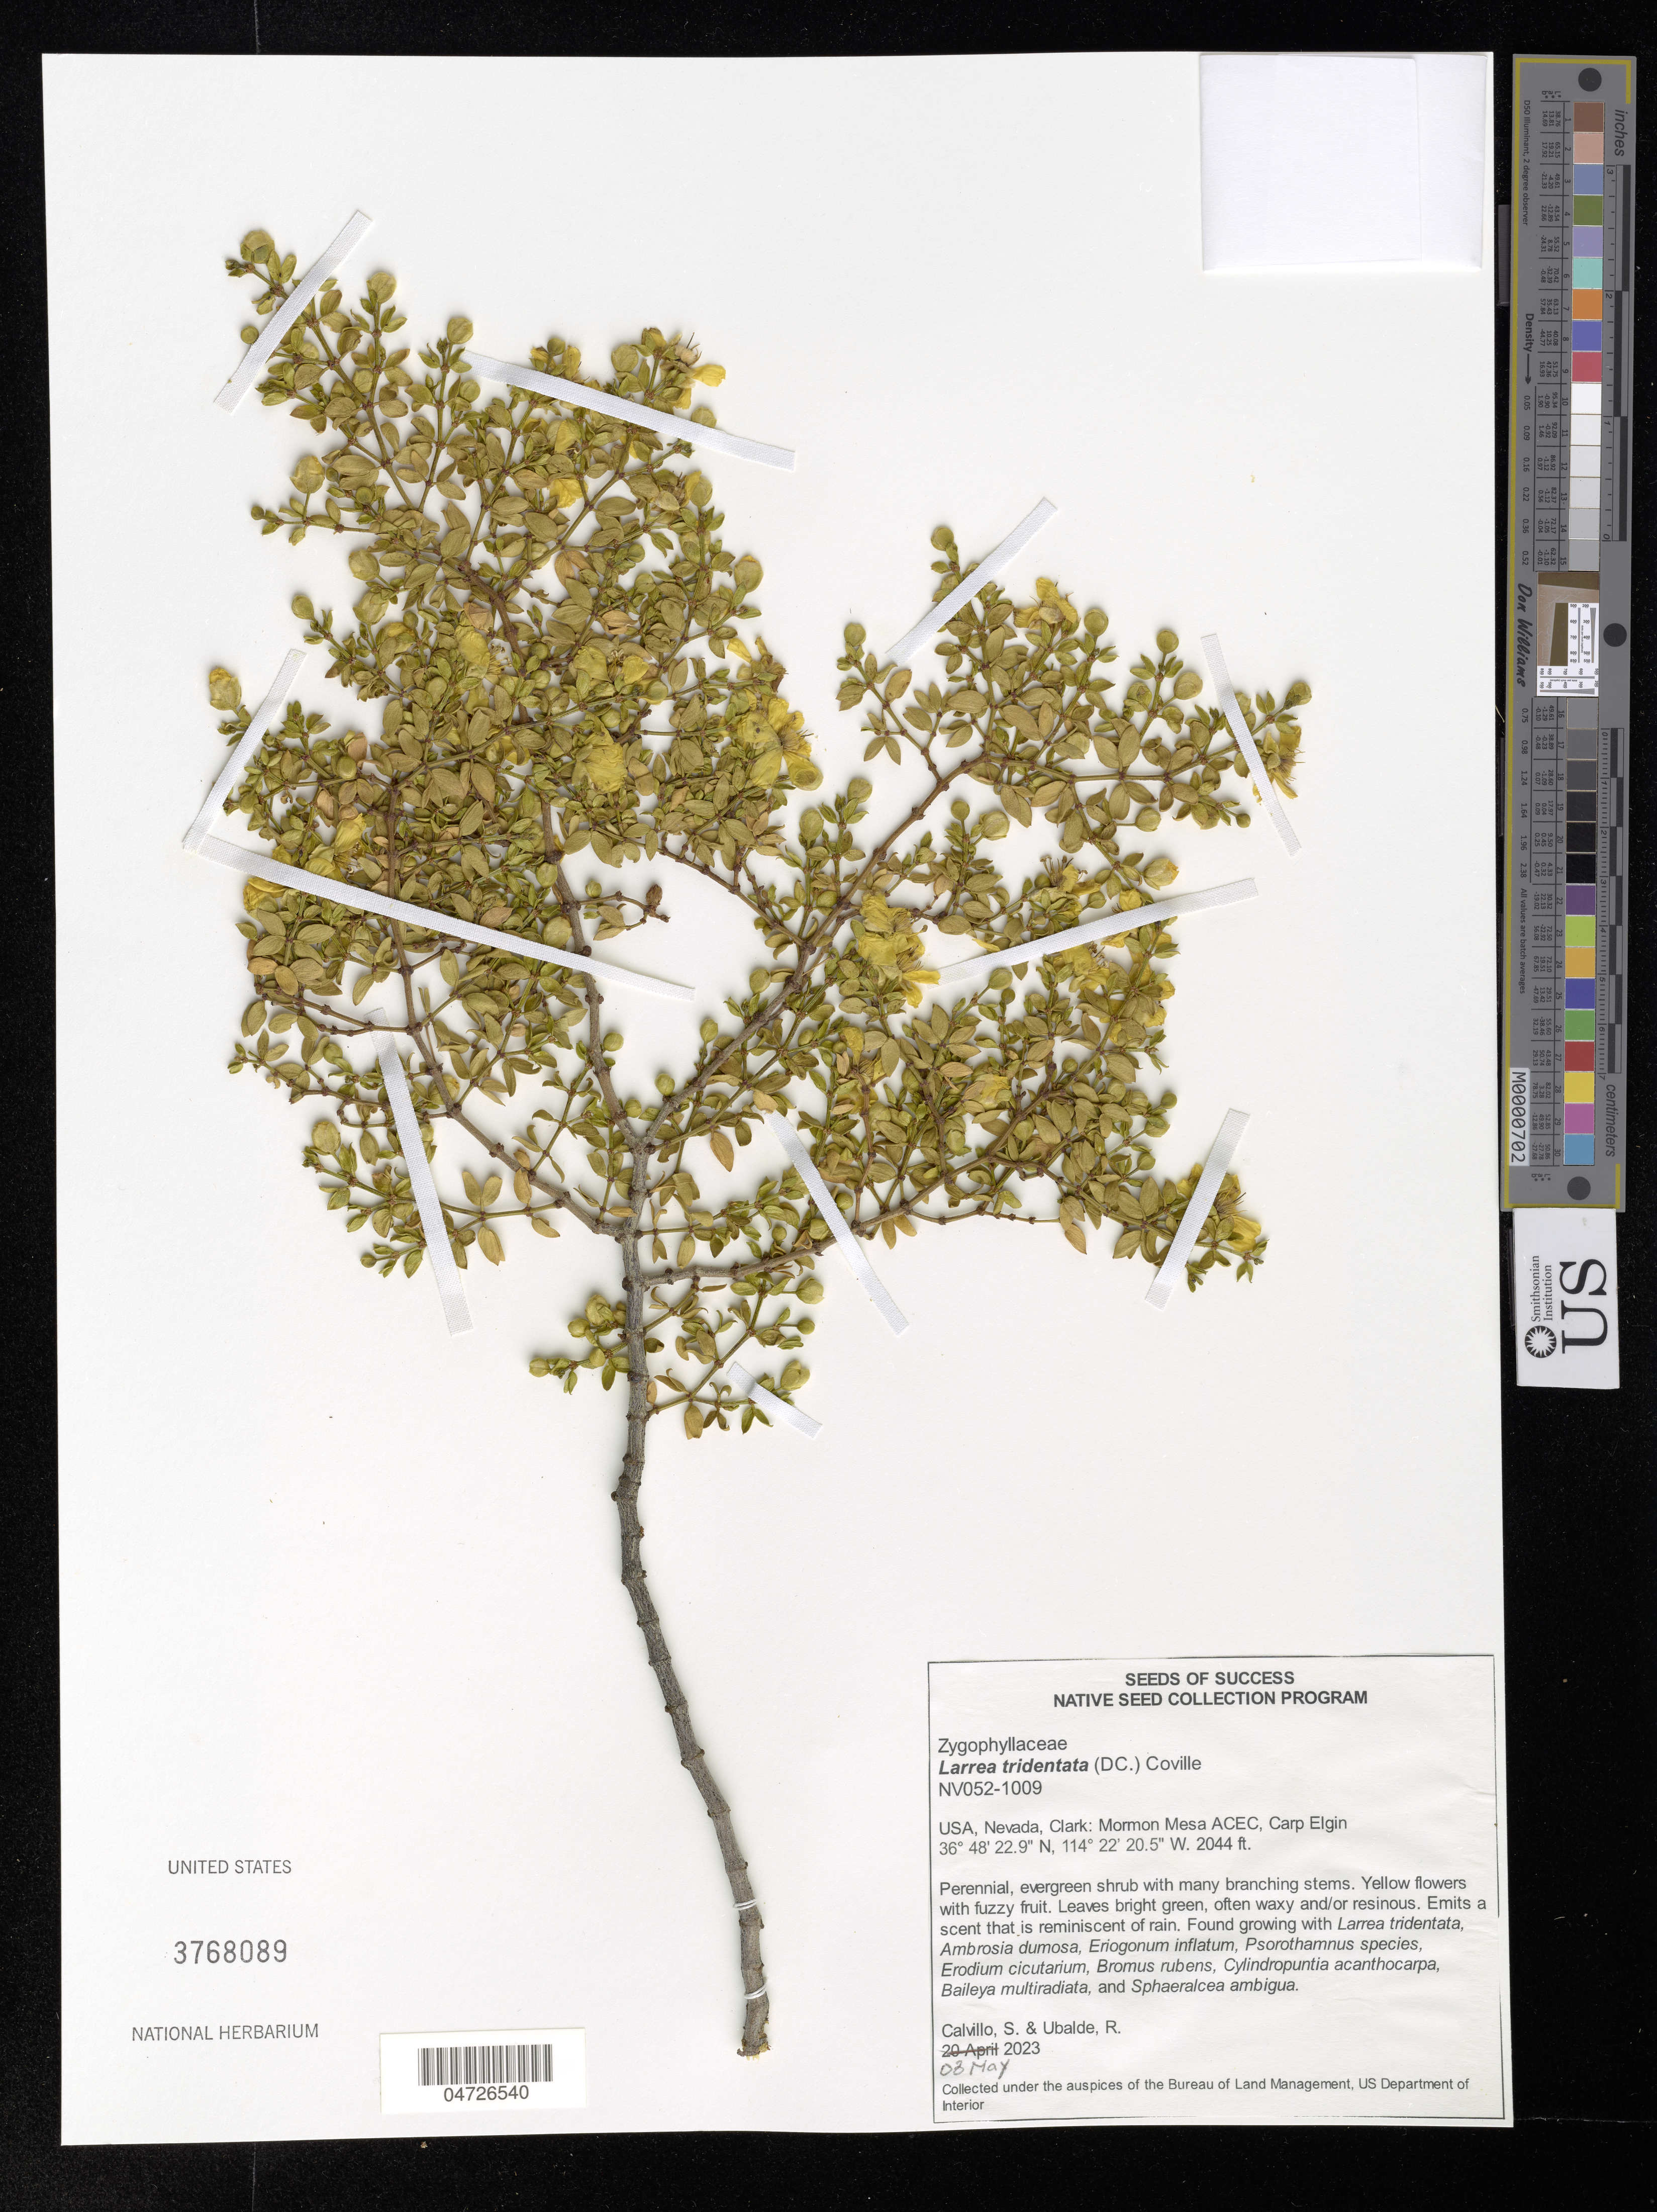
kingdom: Plantae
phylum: Tracheophyta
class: Magnoliopsida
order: Zygophyllales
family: Zygophyllaceae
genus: Larrea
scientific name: Larrea tridentata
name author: (Sessé & Moc. ex DC.) Coville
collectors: S. Calvillo & R. Ubalde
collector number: NV052-1009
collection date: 2023-05-03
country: United States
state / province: Nevada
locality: Clark: Mormon Mesa ACEC, Carp Elgin.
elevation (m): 623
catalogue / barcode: US 3768089